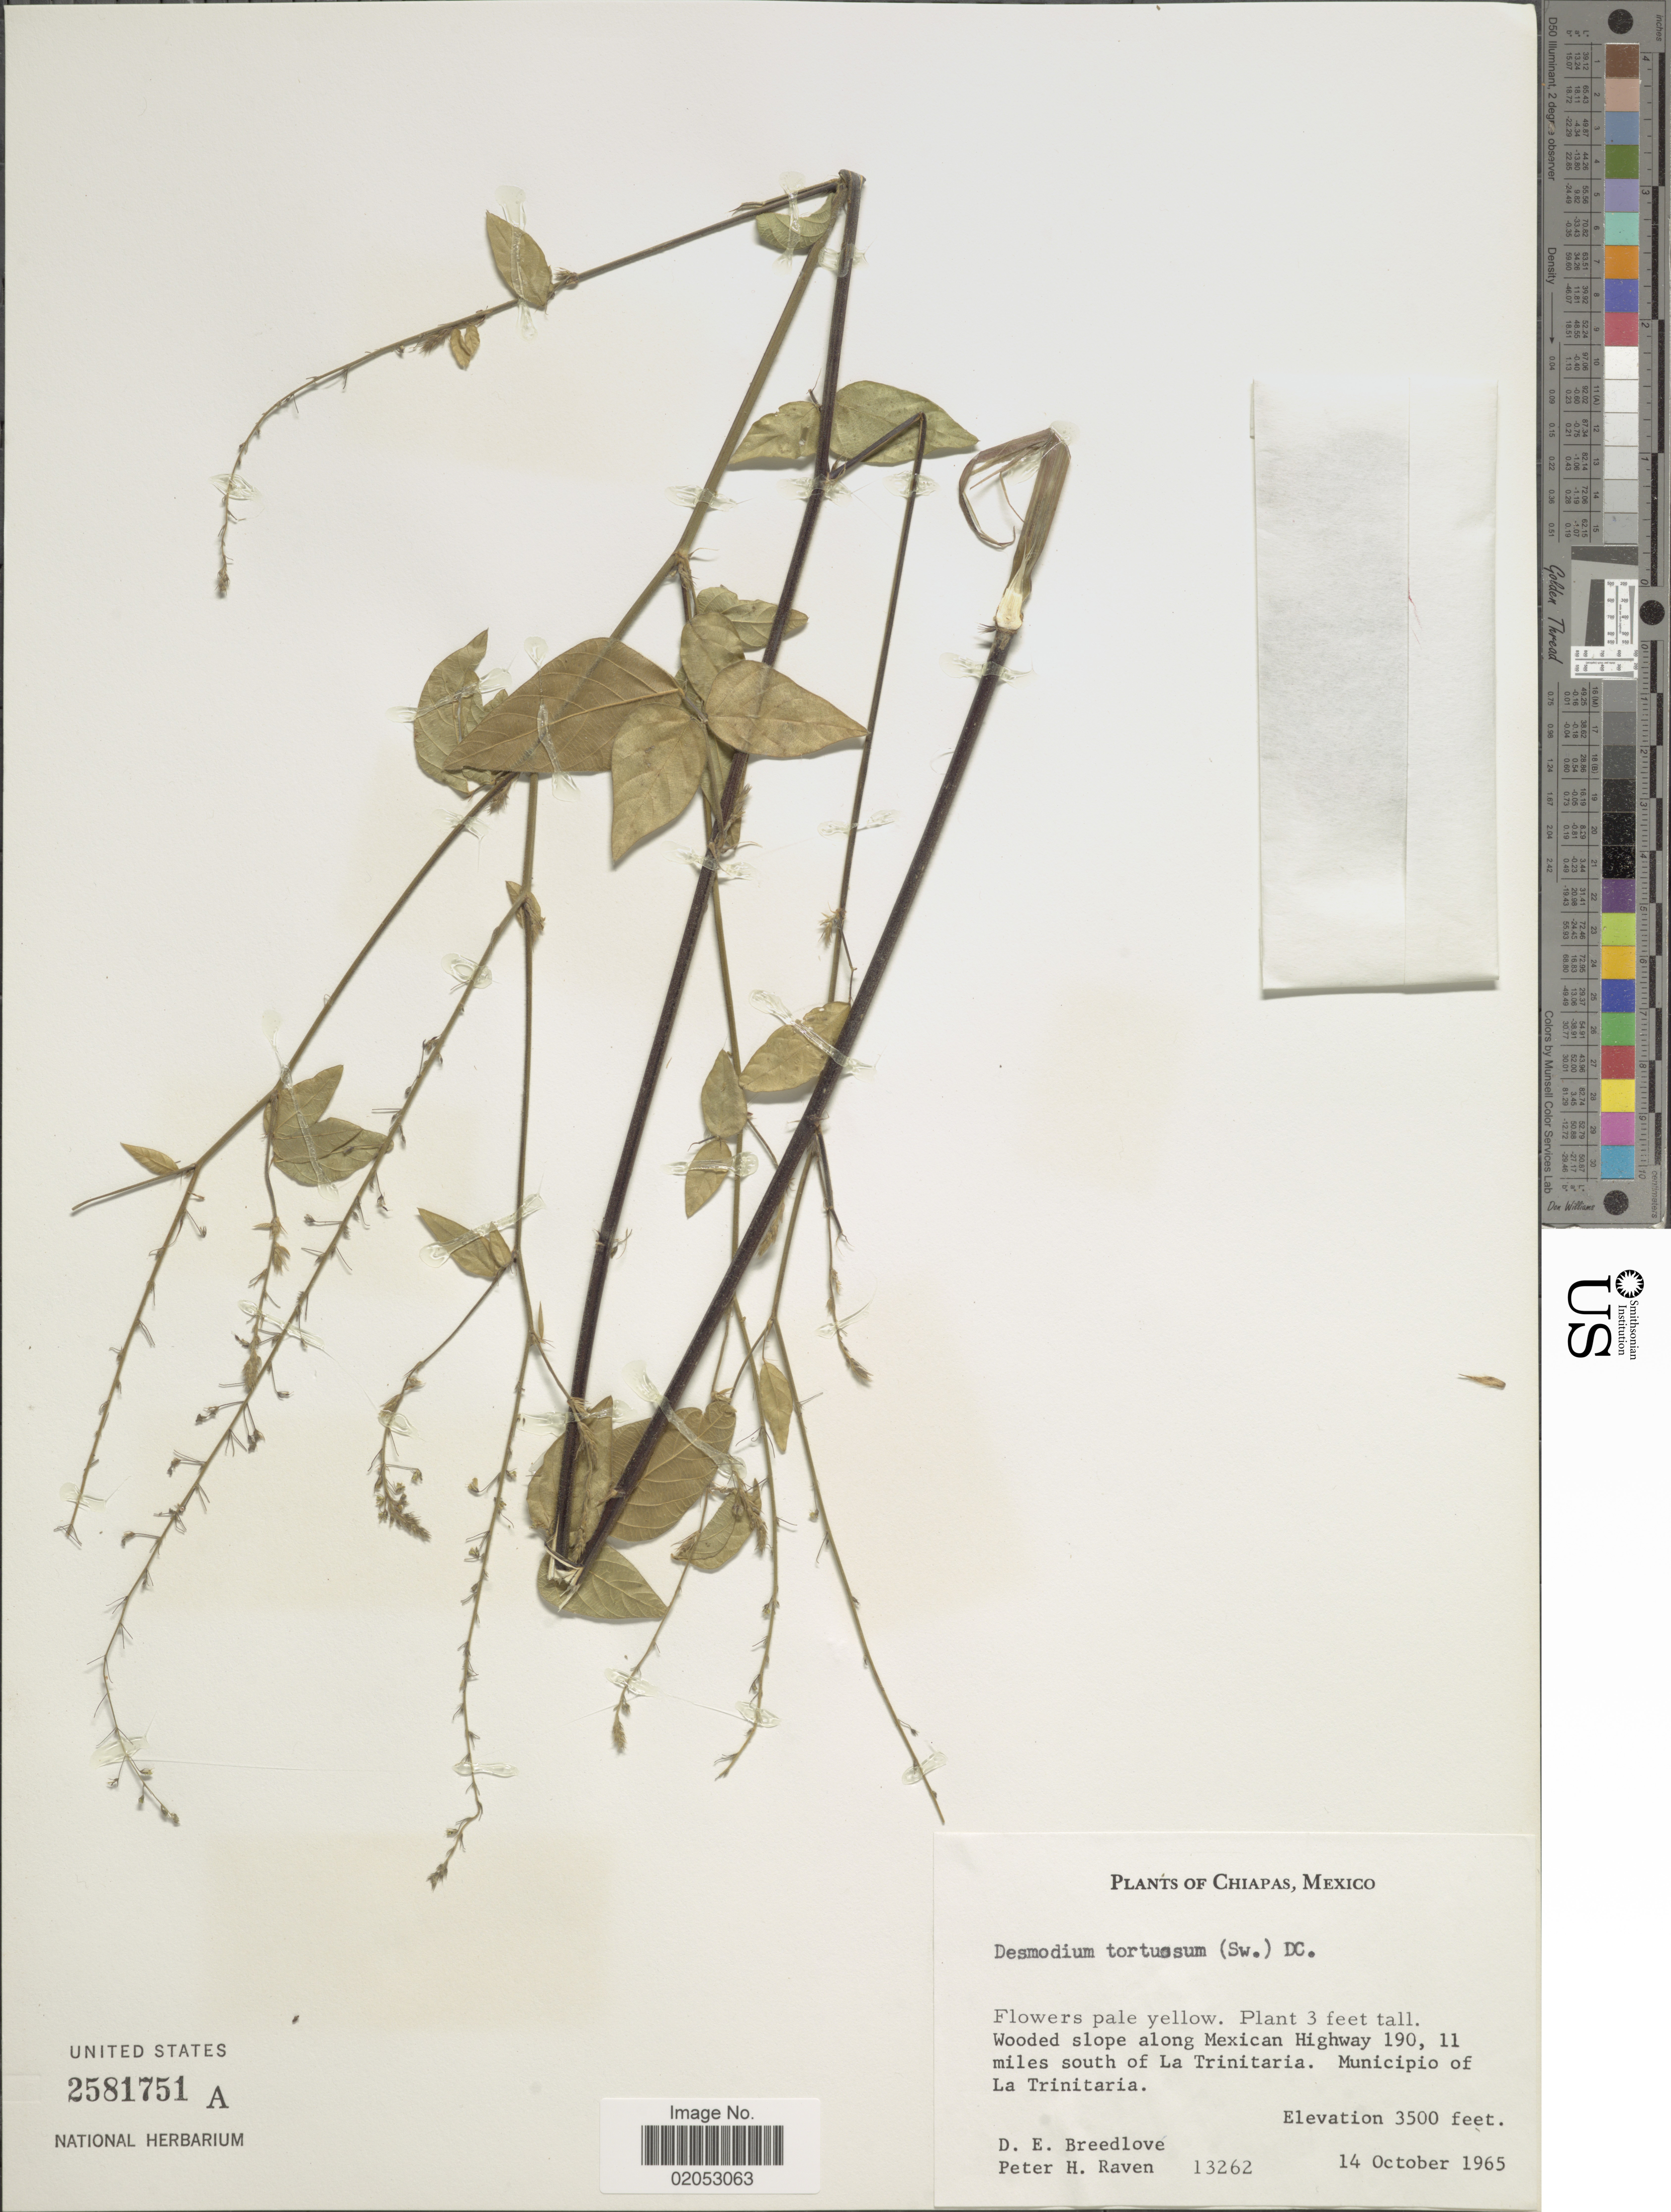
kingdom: Plantae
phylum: Tracheophyta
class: Magnoliopsida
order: Fabales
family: Fabaceae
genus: Desmodium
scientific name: Desmodium tortuosum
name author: (Sw.) DC.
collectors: D. E. Breedlove & P. Raven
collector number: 13262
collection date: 1965-10-14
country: Mexico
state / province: Chiapas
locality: Wooded slope along Mexican Highway 190, 11 miles south of La Trinitaria. Municipio of La Trinitaria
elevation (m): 1067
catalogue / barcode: US 2581751A